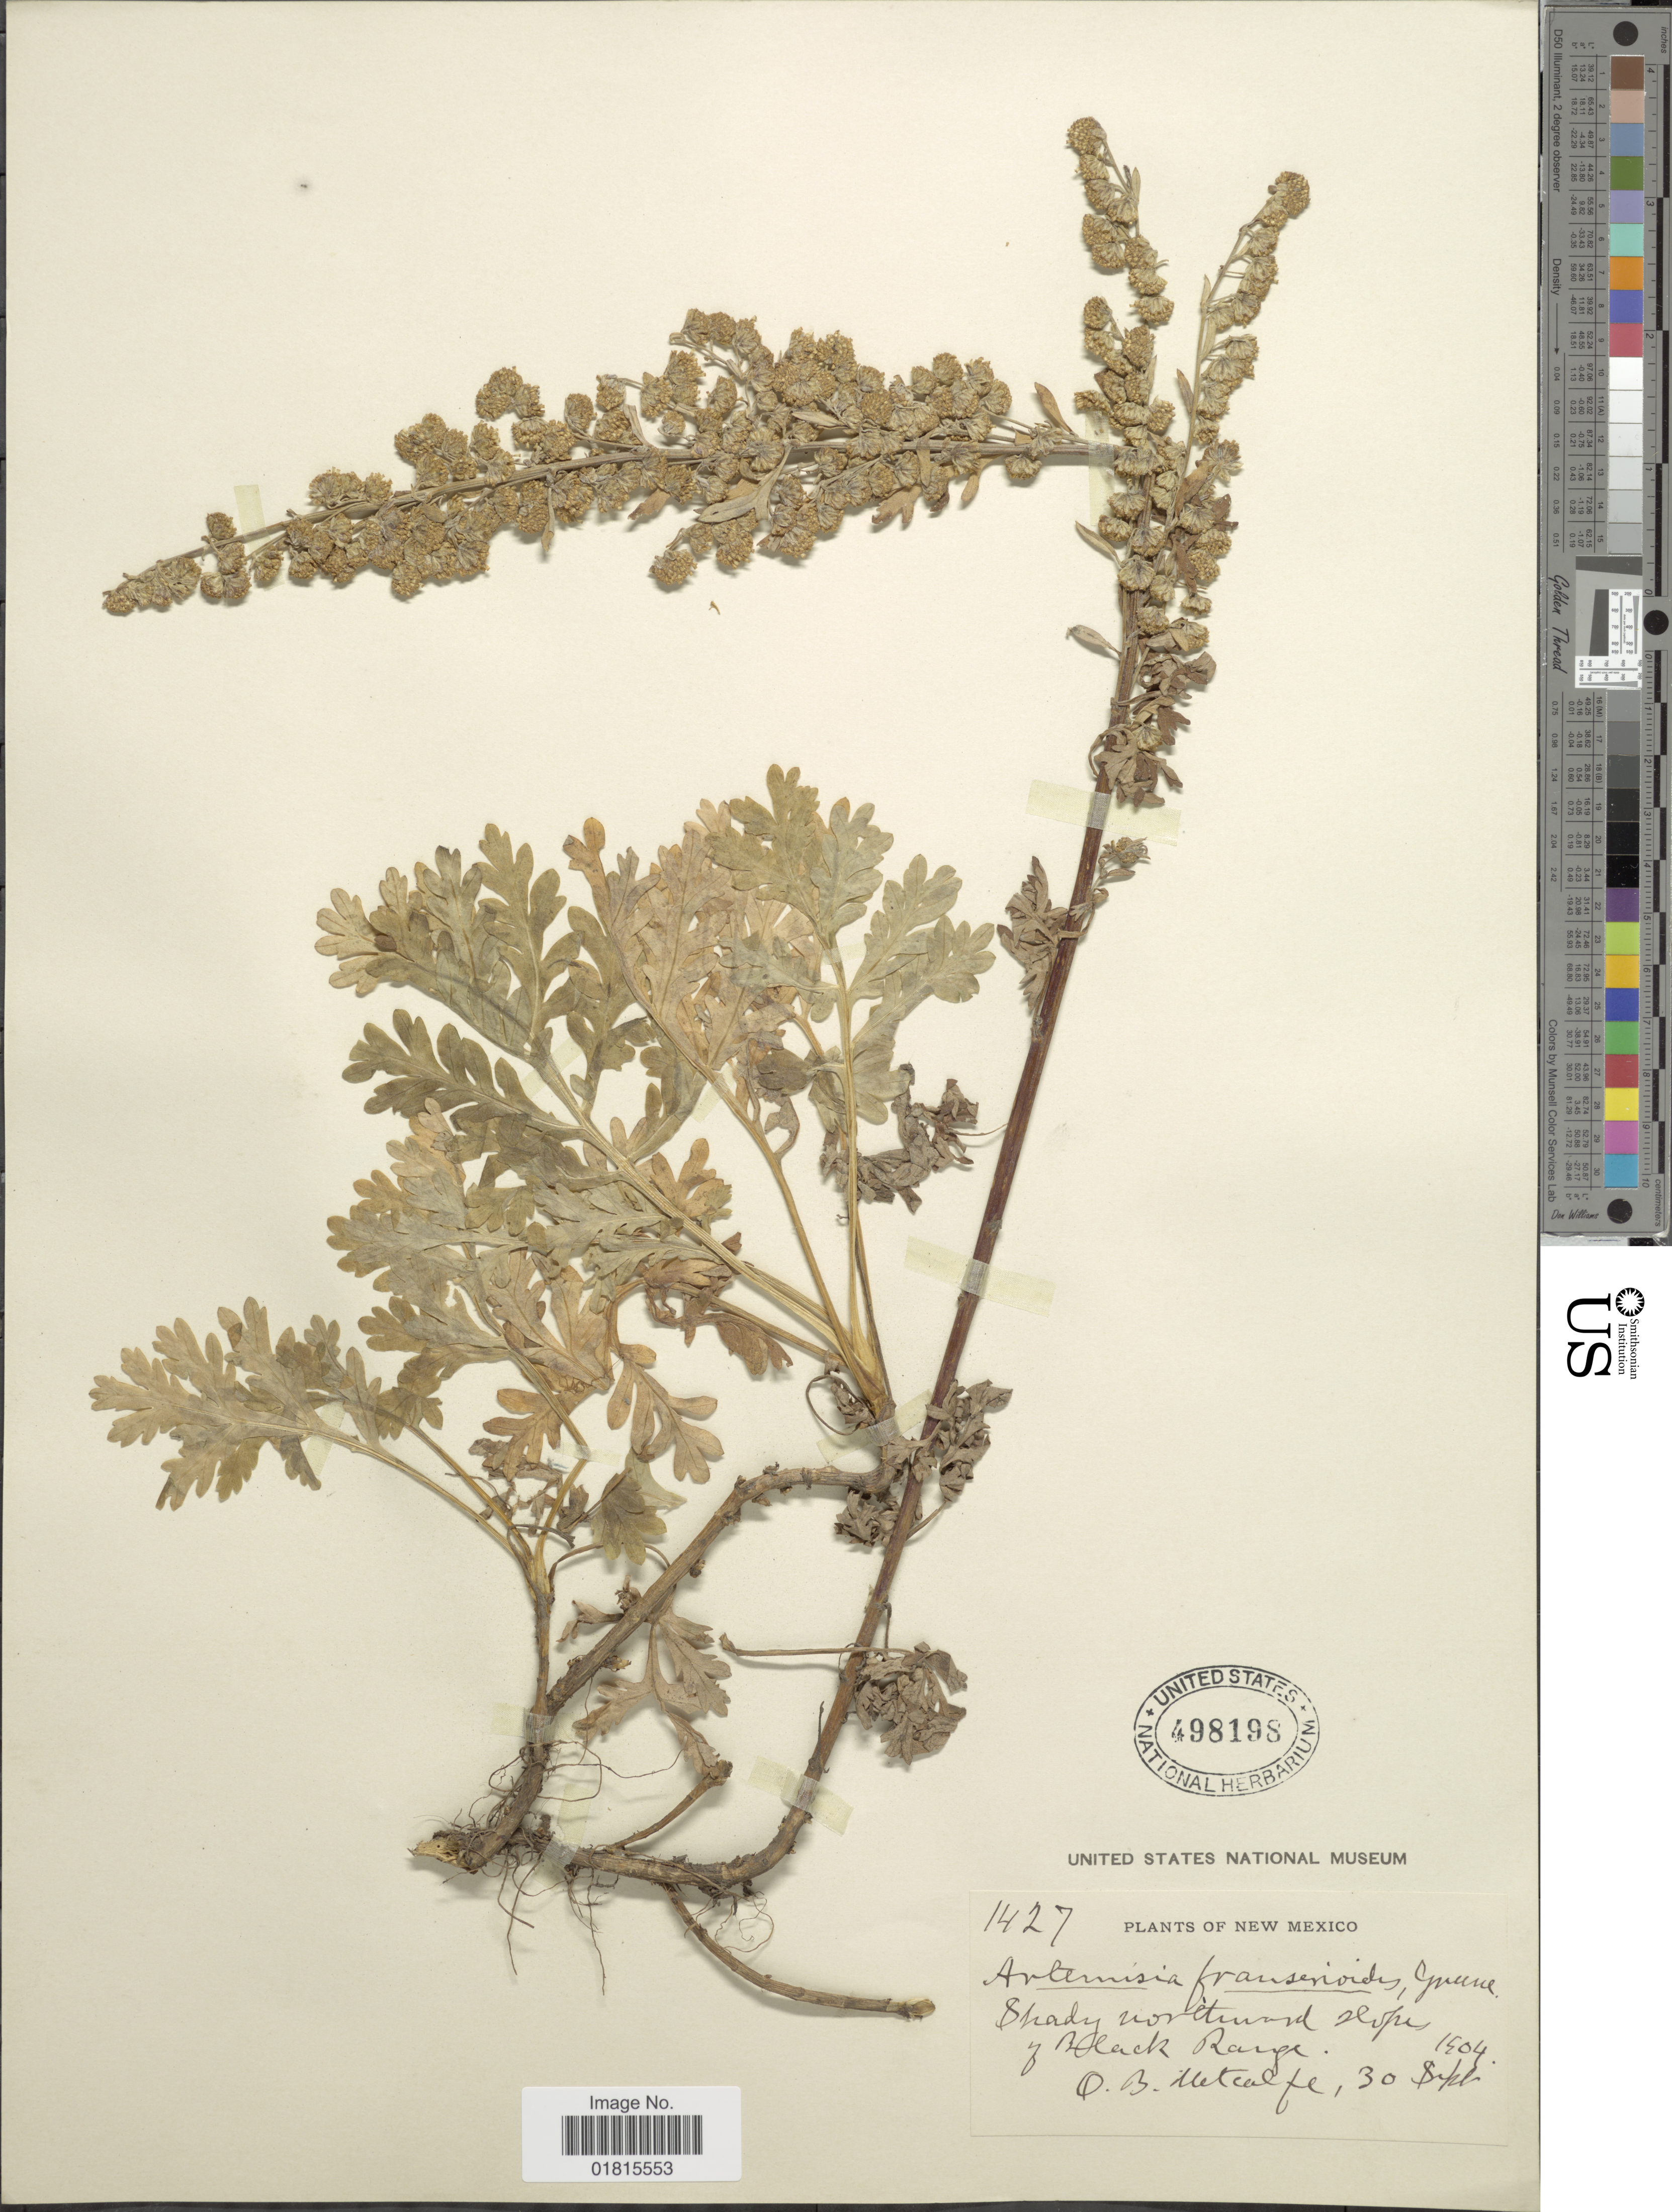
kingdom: Plantae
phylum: Tracheophyta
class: Magnoliopsida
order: Asterales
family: Asteraceae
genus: Artemisia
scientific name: Artemisia franserioides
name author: Greene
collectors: O. B. Metcalfe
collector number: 1427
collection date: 1904-09-30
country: United States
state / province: New Mexico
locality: Shady northward slope of Black Range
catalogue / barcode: US 498198